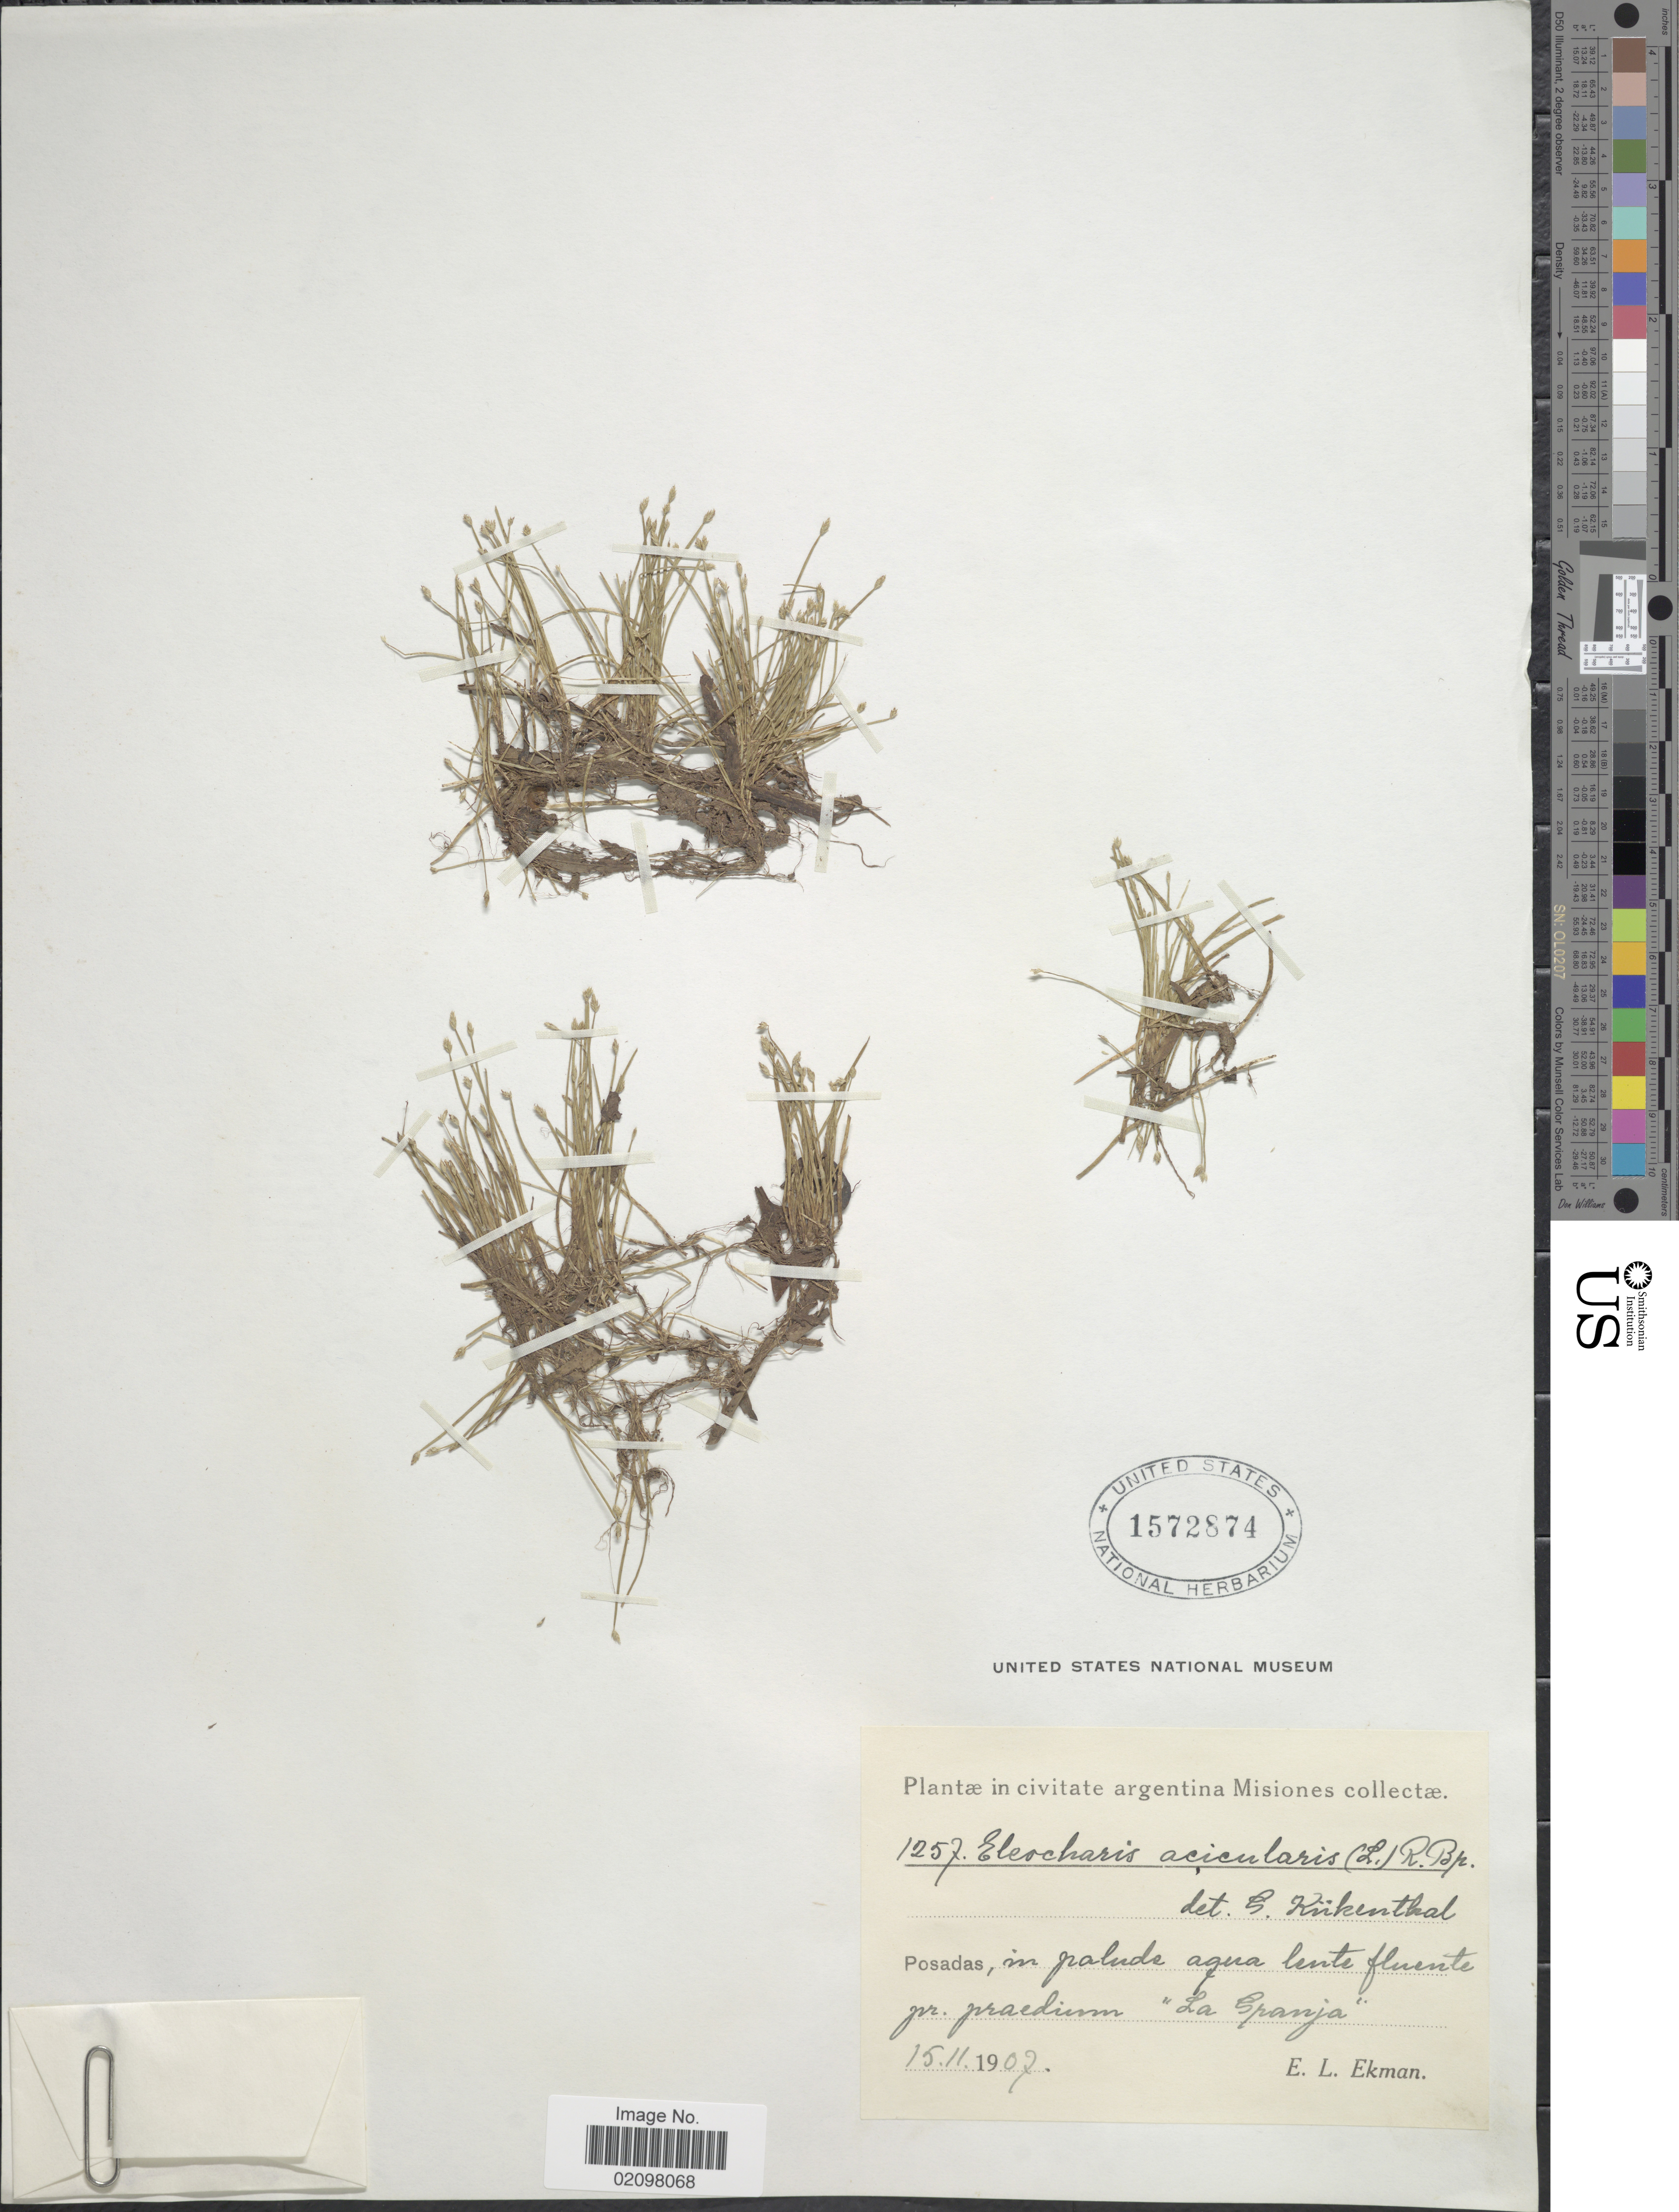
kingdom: Plantae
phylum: Tracheophyta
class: Liliopsida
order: Poales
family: Cyperaceae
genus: Eleocharis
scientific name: Eleocharis acicularis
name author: (L.) Roem. & Schult.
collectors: E. L. Ekman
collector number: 1257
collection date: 1907-11-15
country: Argentina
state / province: Misiones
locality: Posadas, in paluds agua lente fluente pr. praedium 'La Spanja'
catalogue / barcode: US 1572874